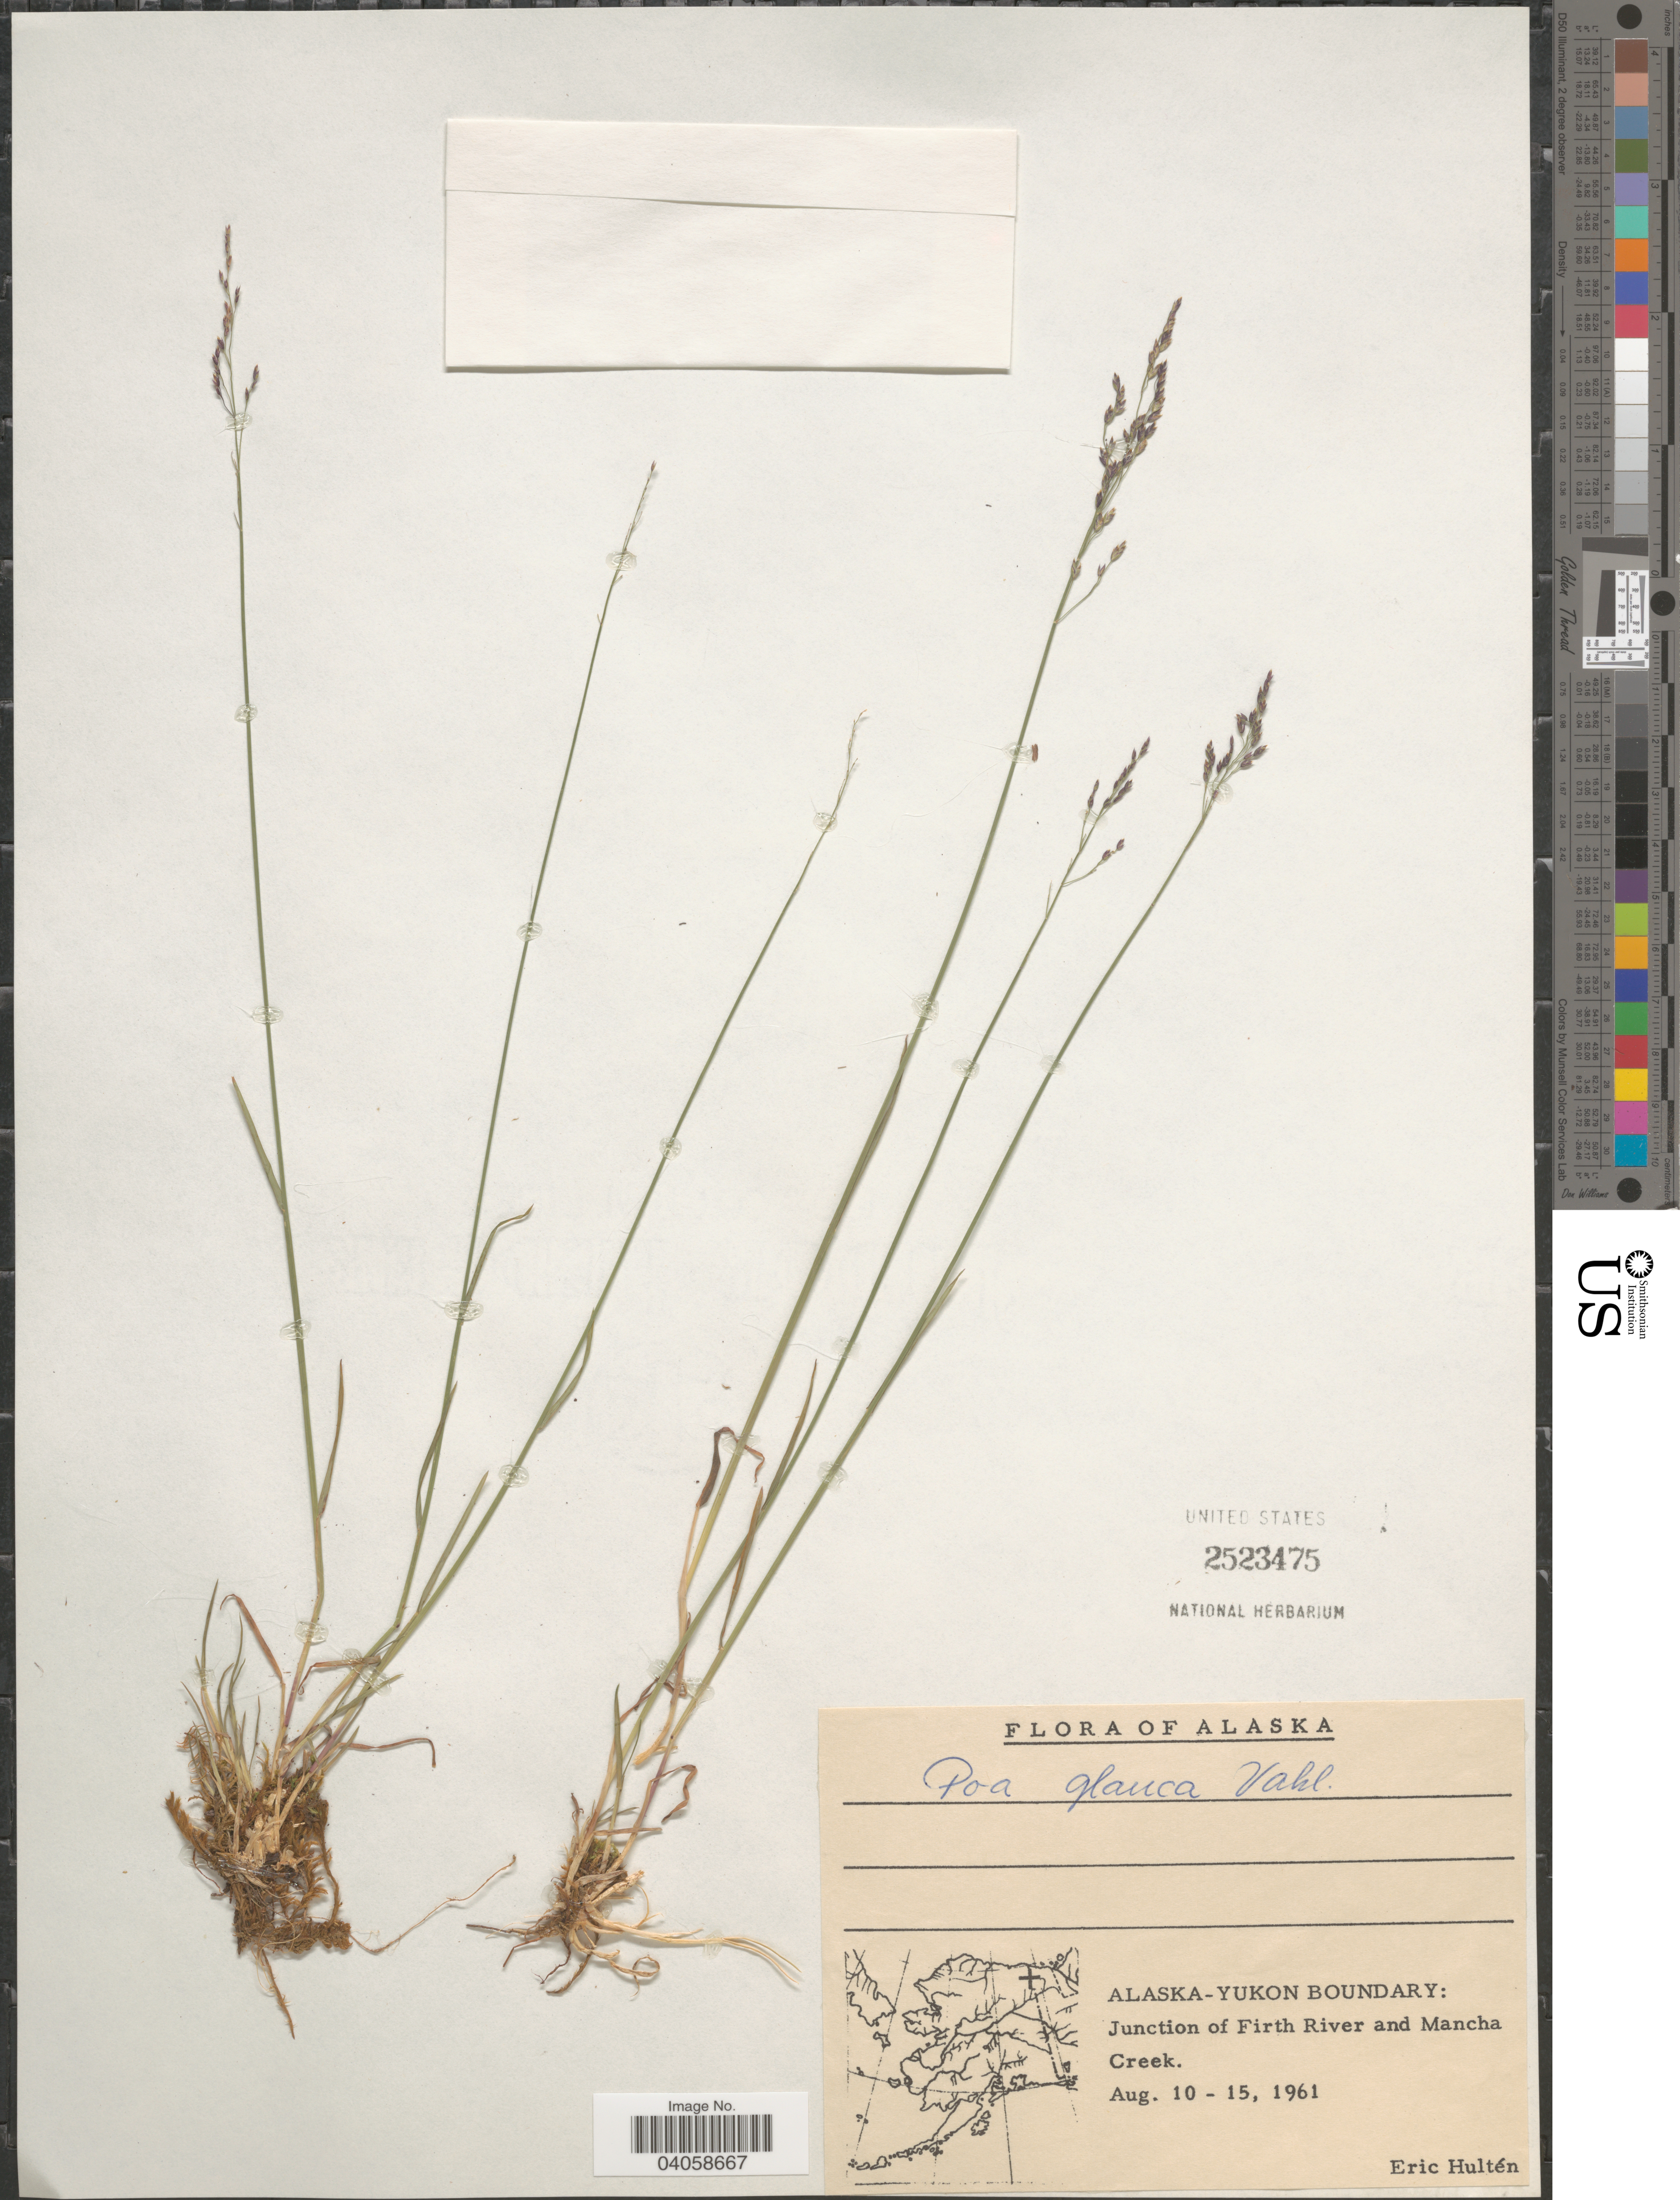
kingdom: Plantae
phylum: Tracheophyta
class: Liliopsida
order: Poales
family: Poaceae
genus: Poa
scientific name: Poa glauca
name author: Vahl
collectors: E. G. Hultén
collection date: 1961-08-10/1961-08-15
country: United States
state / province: Alaska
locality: Alaska - Yukon Boundary: Junction of Firth River and Mancha Creek.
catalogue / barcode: US 2523475